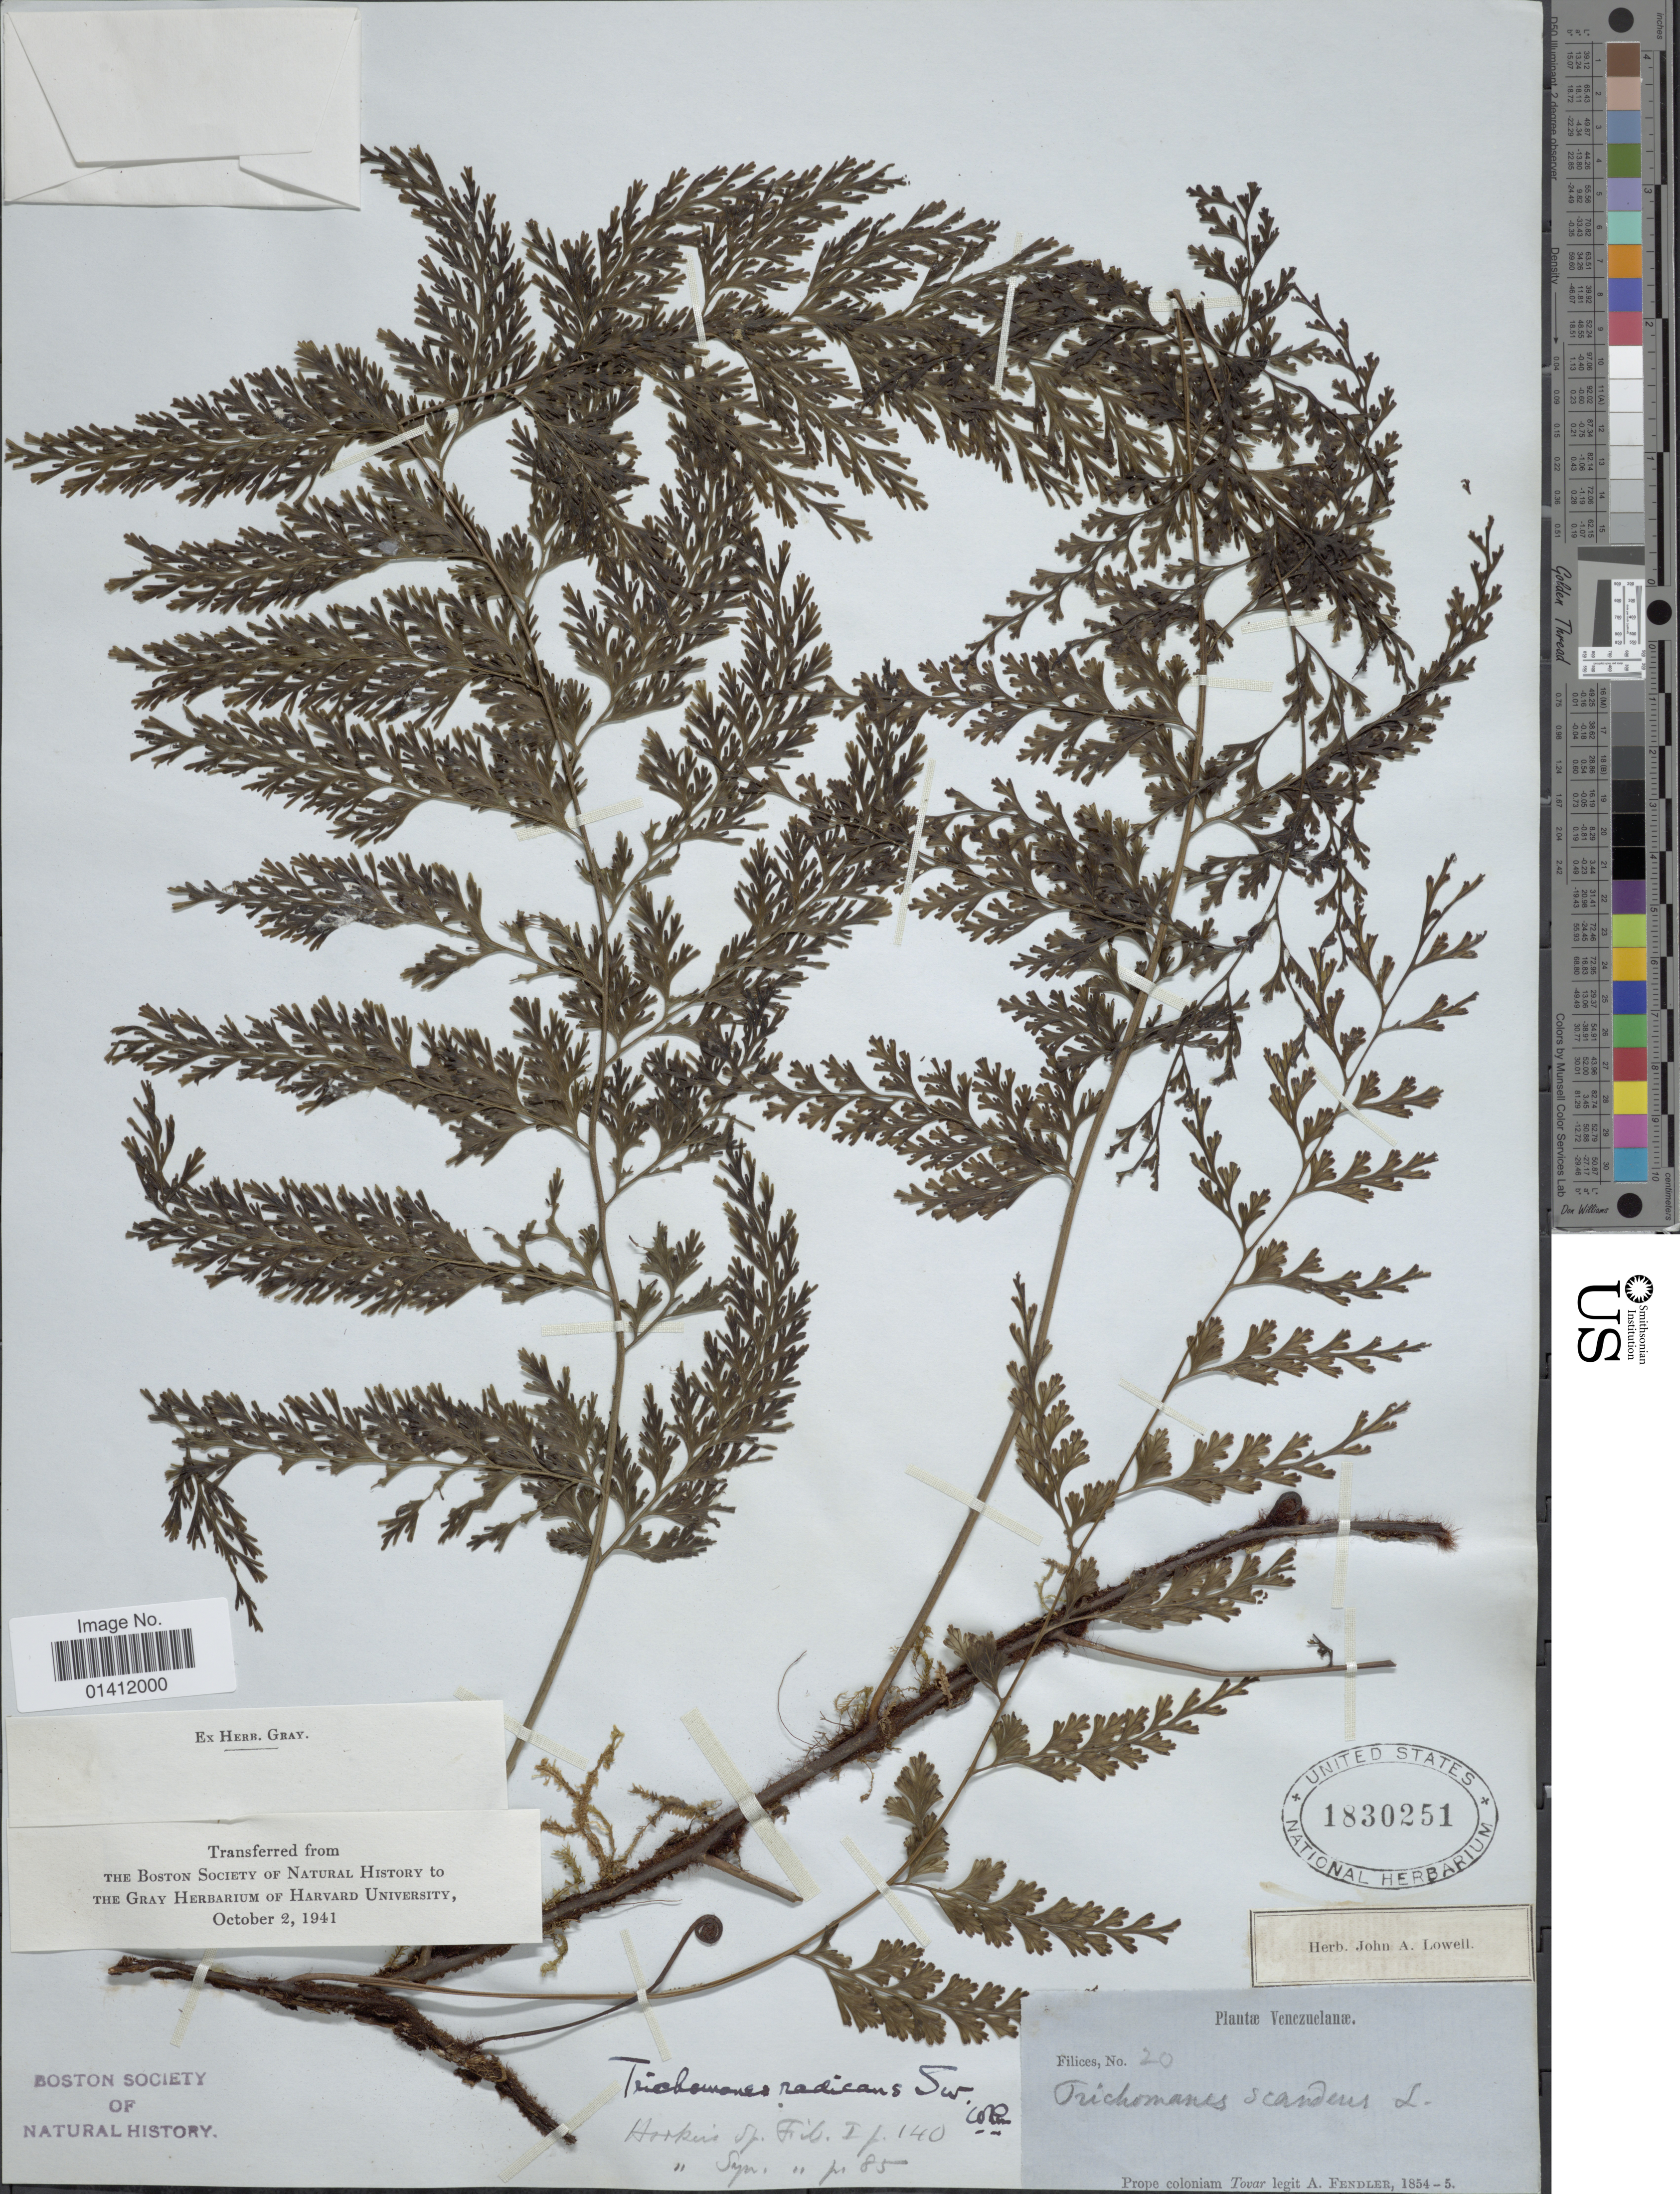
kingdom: Plantae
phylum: Tracheophyta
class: Polypodiopsida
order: Hymenophyllales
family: Hymenophyllaceae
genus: Vandenboschia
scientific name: Vandenboschia radicans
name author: (Sw.) Copel.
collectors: A. Fendler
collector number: Filices 20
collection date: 1854/1855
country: Venezuela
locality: Prope coloniam Tovar.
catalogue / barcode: US 1830251